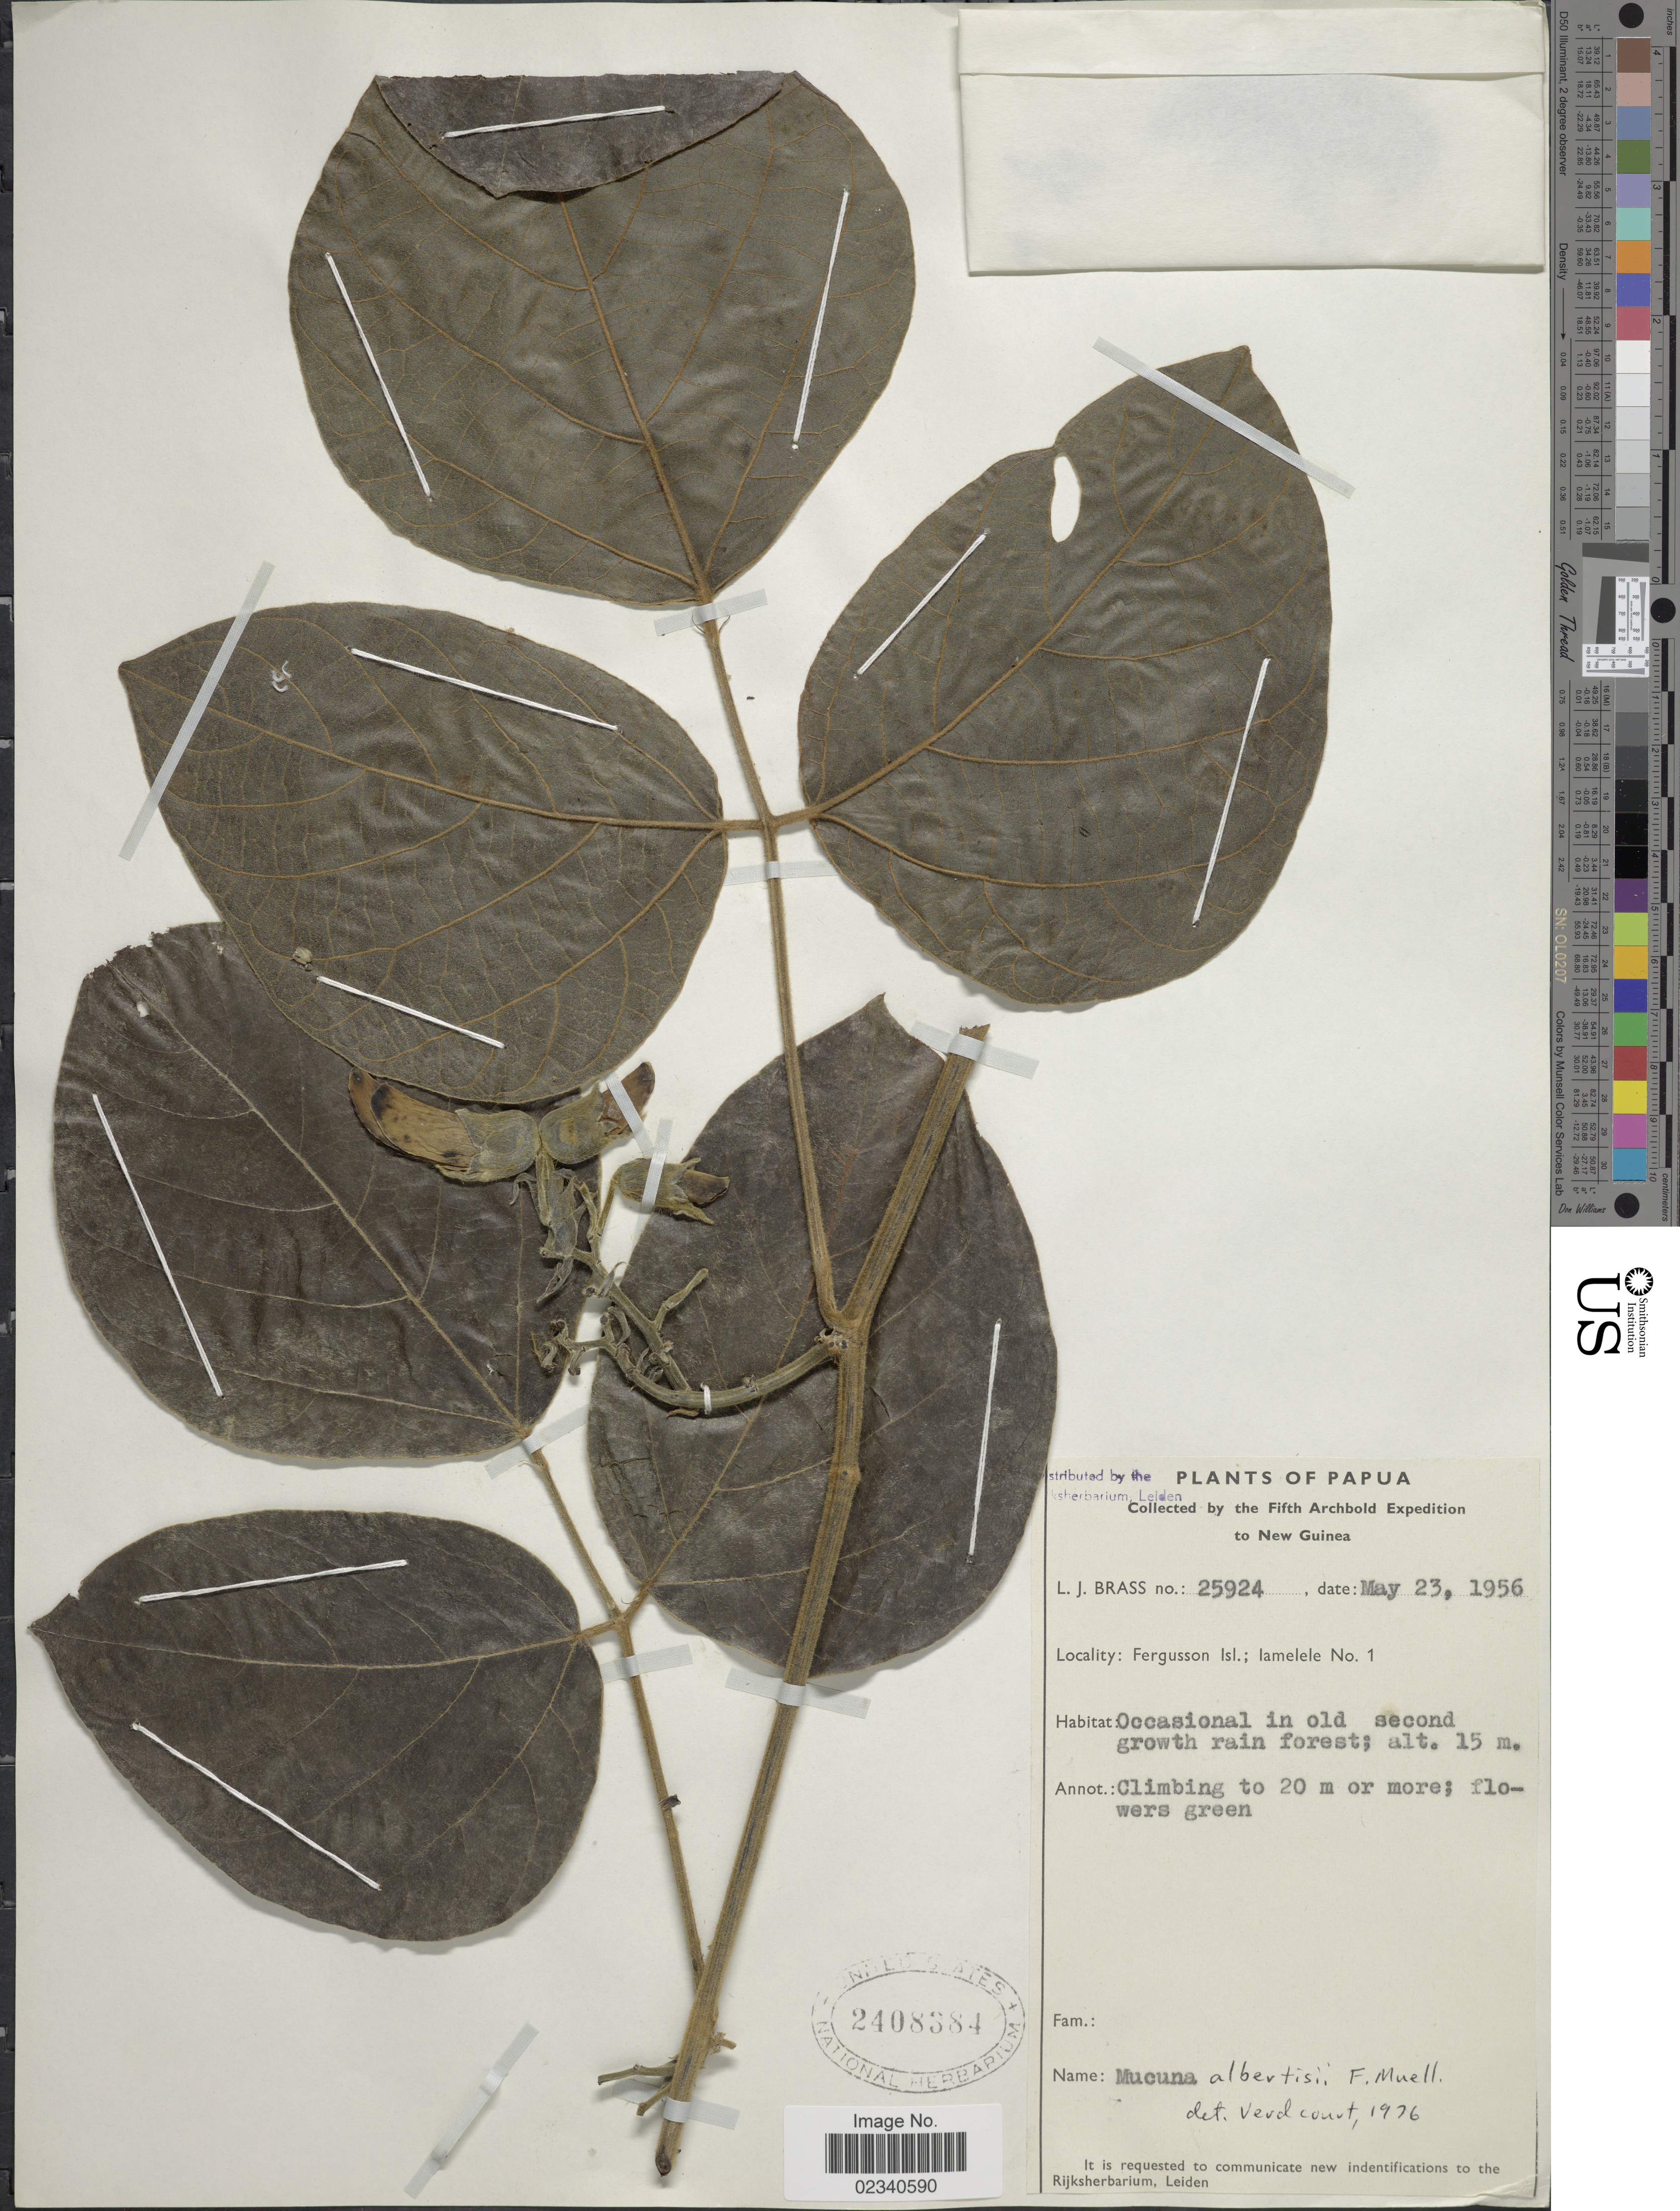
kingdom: Plantae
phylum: Tracheophyta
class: Magnoliopsida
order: Fabales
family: Fabaceae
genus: Mucuna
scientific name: Mucuna albertisii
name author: F. Muell.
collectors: L. J. Brass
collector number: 25924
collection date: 1956-05-23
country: Papua New Guinea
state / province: Milne Bay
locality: Papua. New Guinea. Fergusson Isl.; Iamelele No. 1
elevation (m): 15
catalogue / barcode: US 2408384